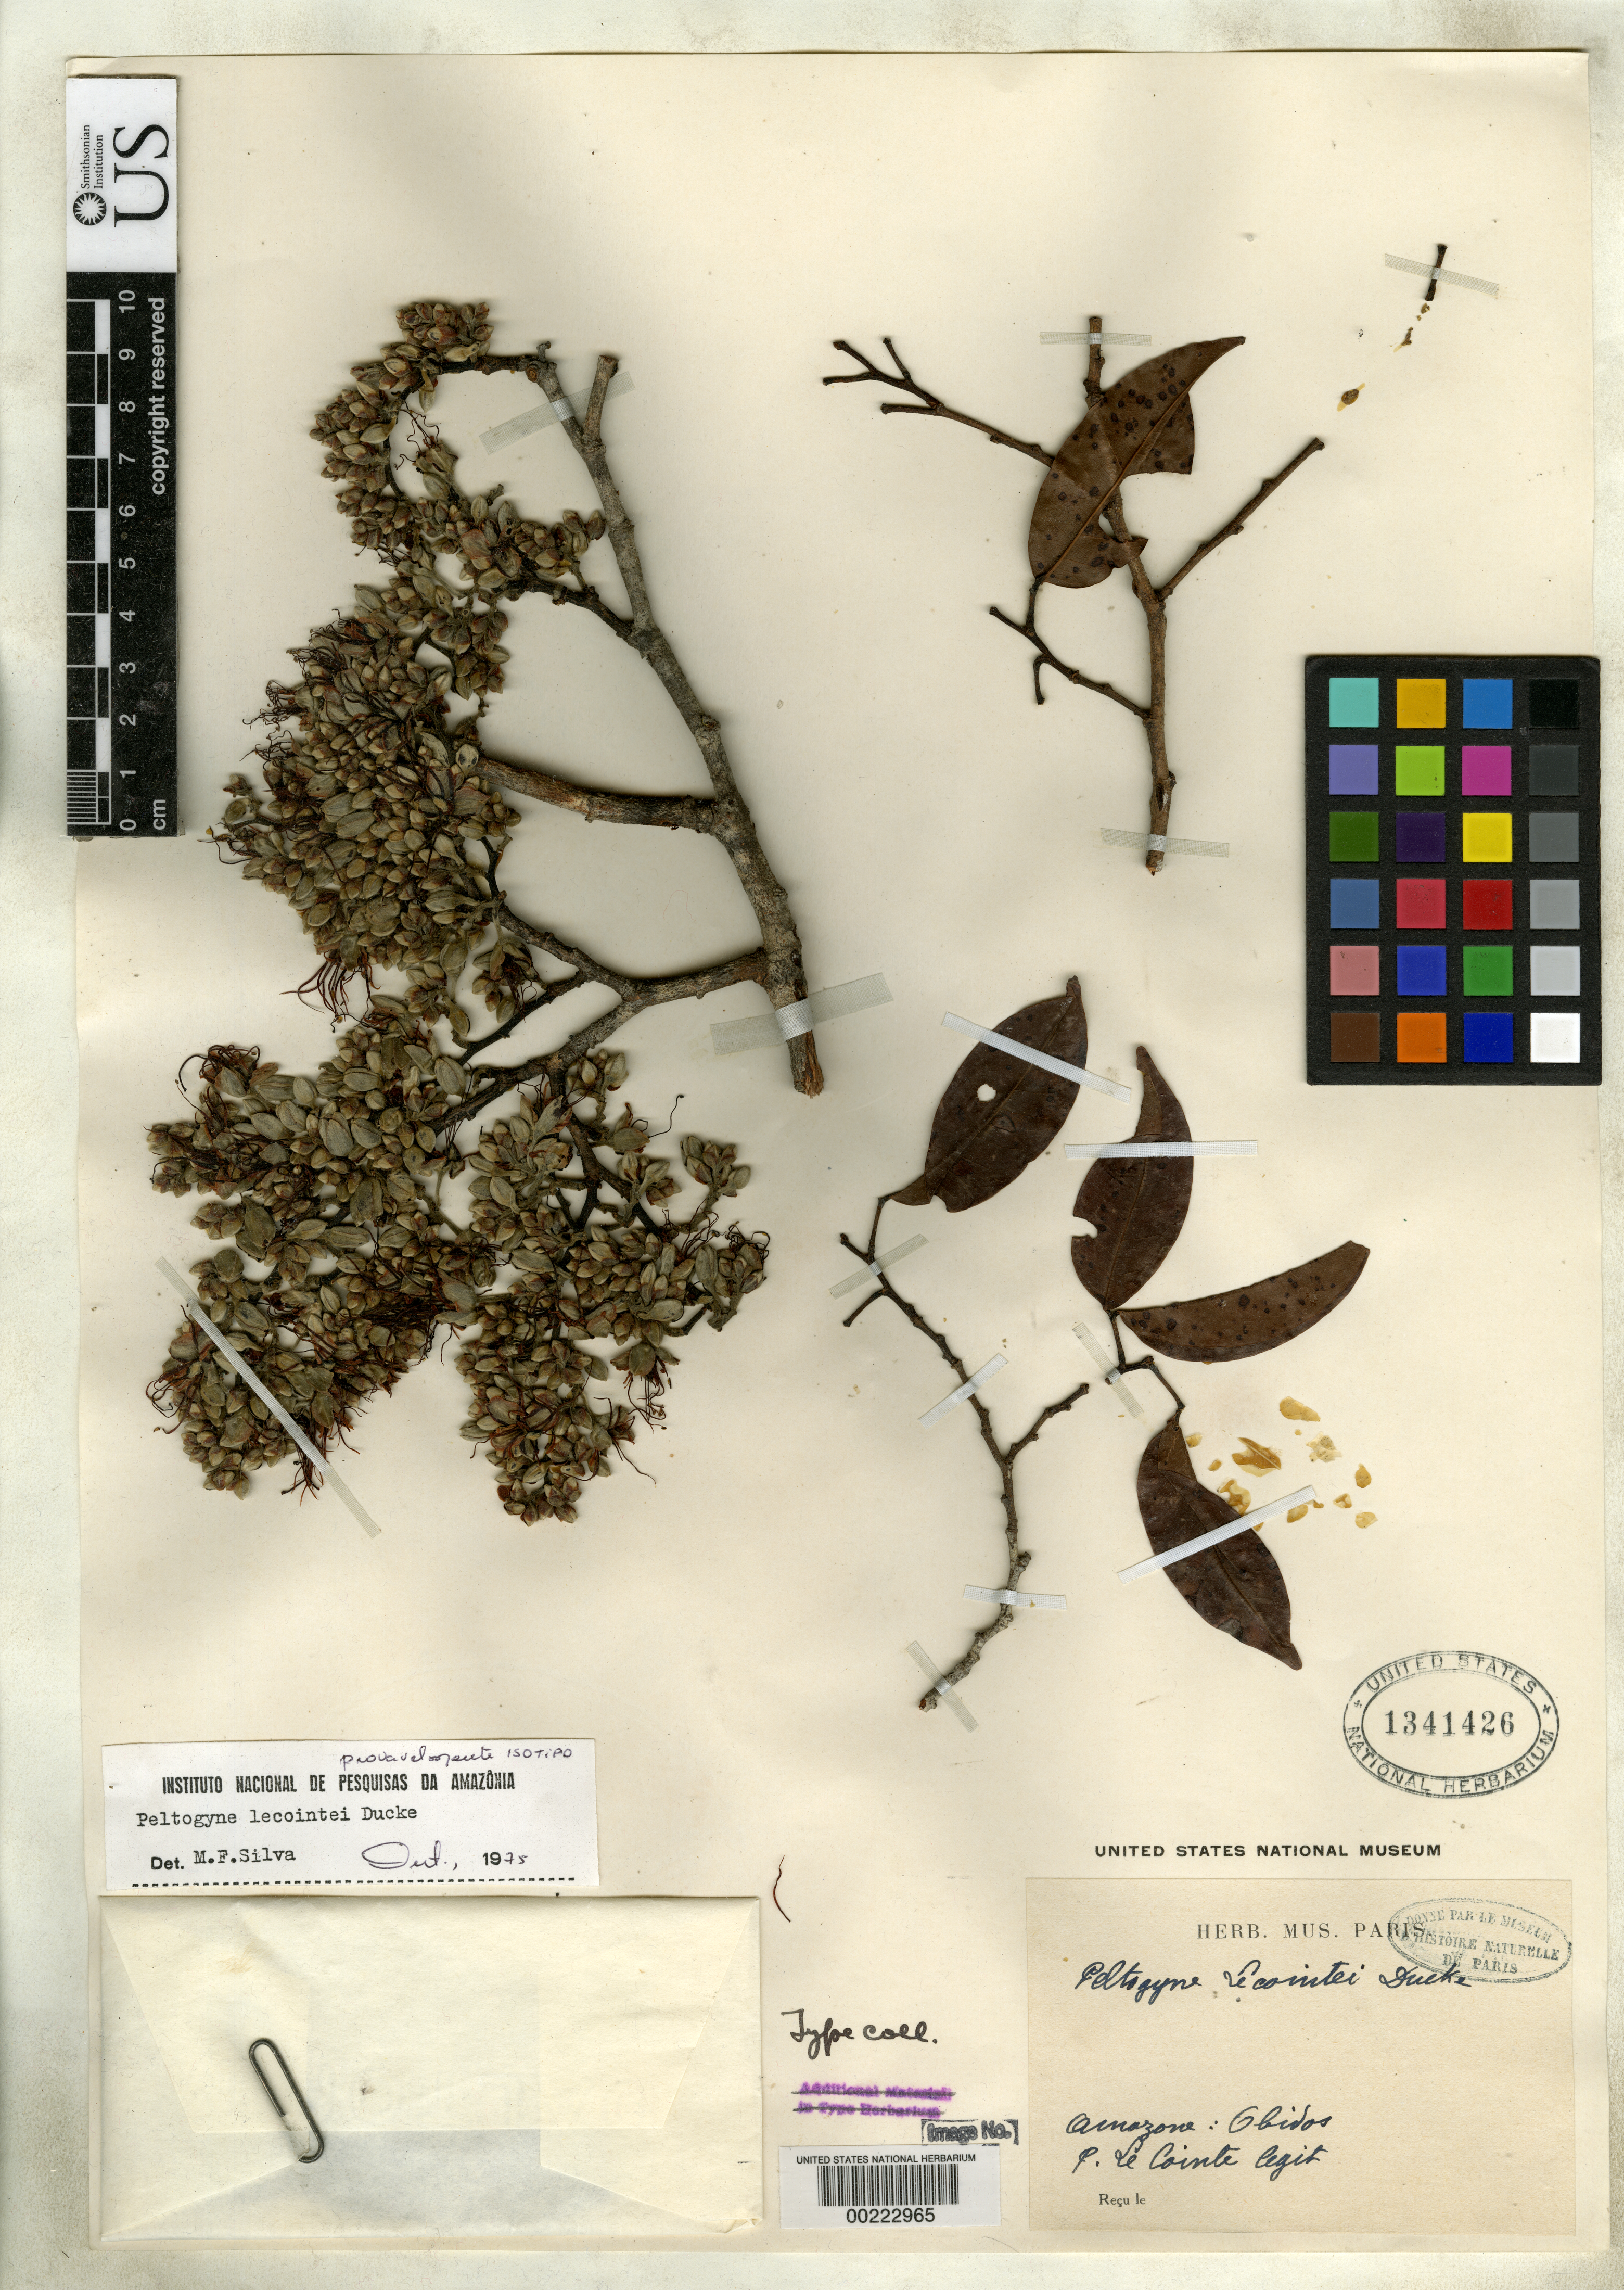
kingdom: Plantae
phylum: Tracheophyta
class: Magnoliopsida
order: Fabales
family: Fabaceae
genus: Peltogyne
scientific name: Peltogyne lecointei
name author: Ducke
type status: Possible Syntype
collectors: P. Le Cointe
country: Brazil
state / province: Pará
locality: Amazone: Obidos.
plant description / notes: Specimen has same collector and locality as syntype, but lacks collection number and date.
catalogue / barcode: US 1341426